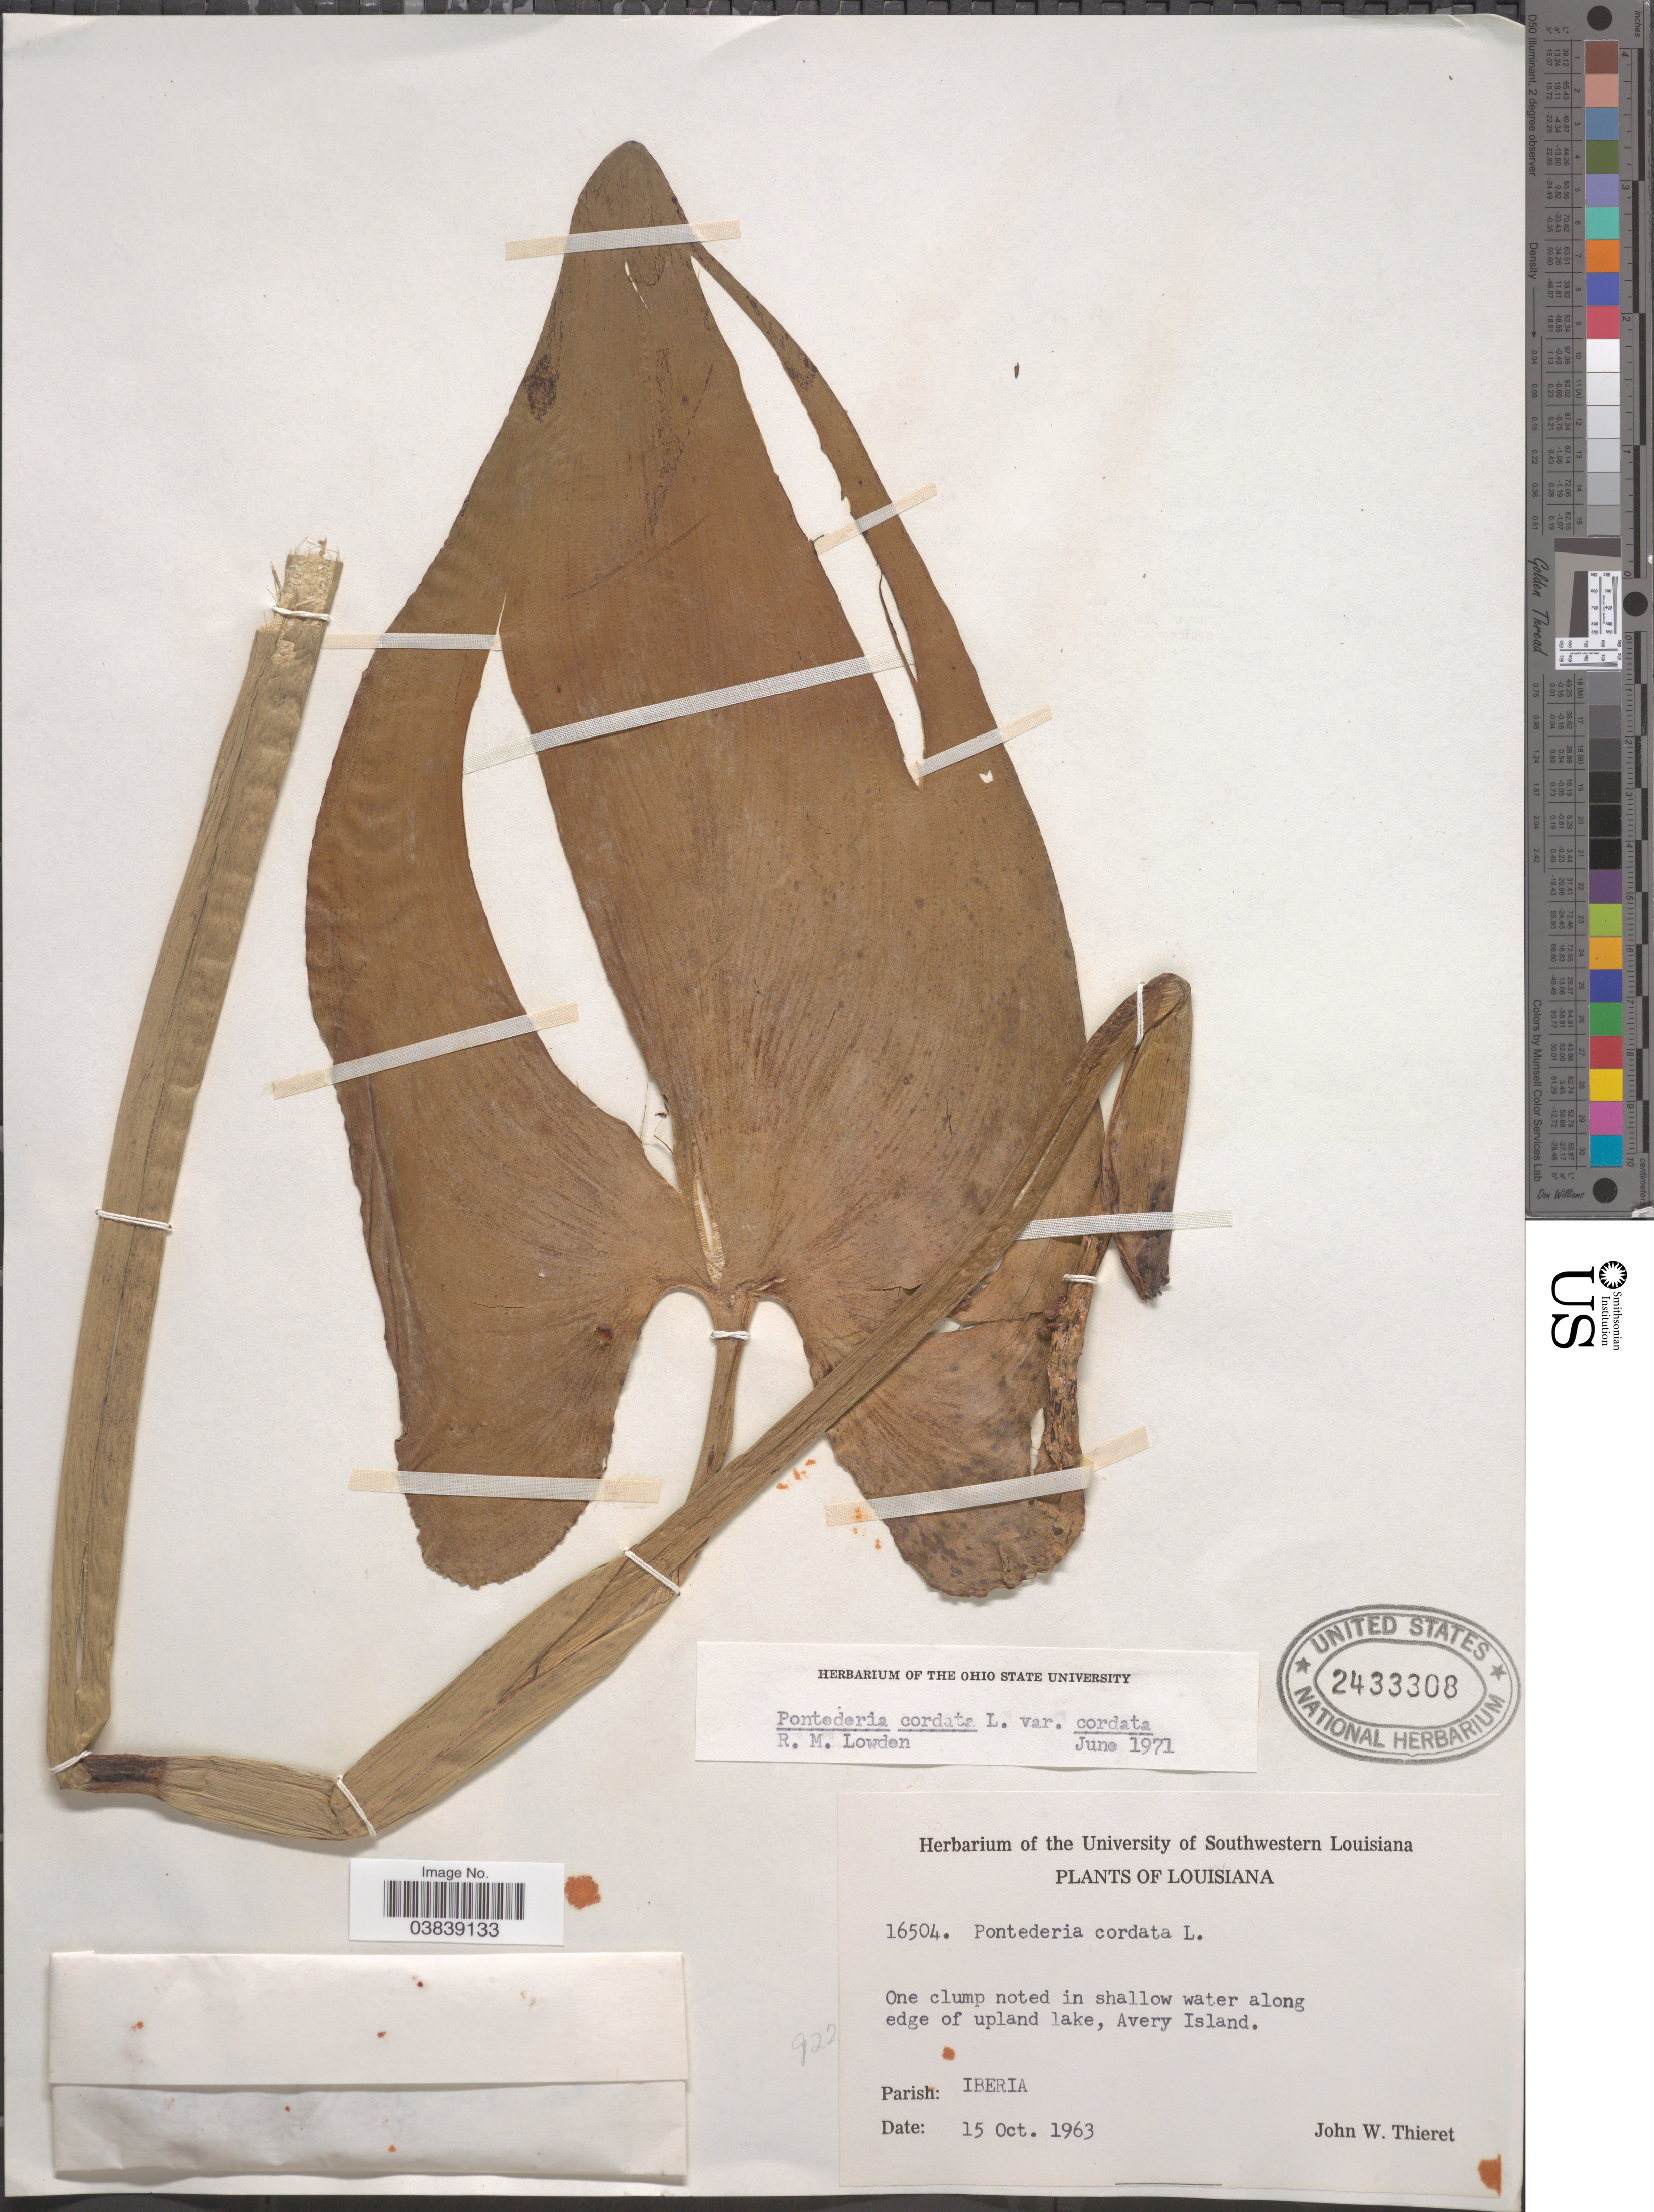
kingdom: Plantae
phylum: Tracheophyta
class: Liliopsida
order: Commelinales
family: Pontederiaceae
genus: Pontederia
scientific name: Pontederia cordata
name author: L.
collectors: J. W. Thieret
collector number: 16504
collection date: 1963-10-15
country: United States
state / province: Louisiana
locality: Avery Island. Parish: Iberia.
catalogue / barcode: US 2433308